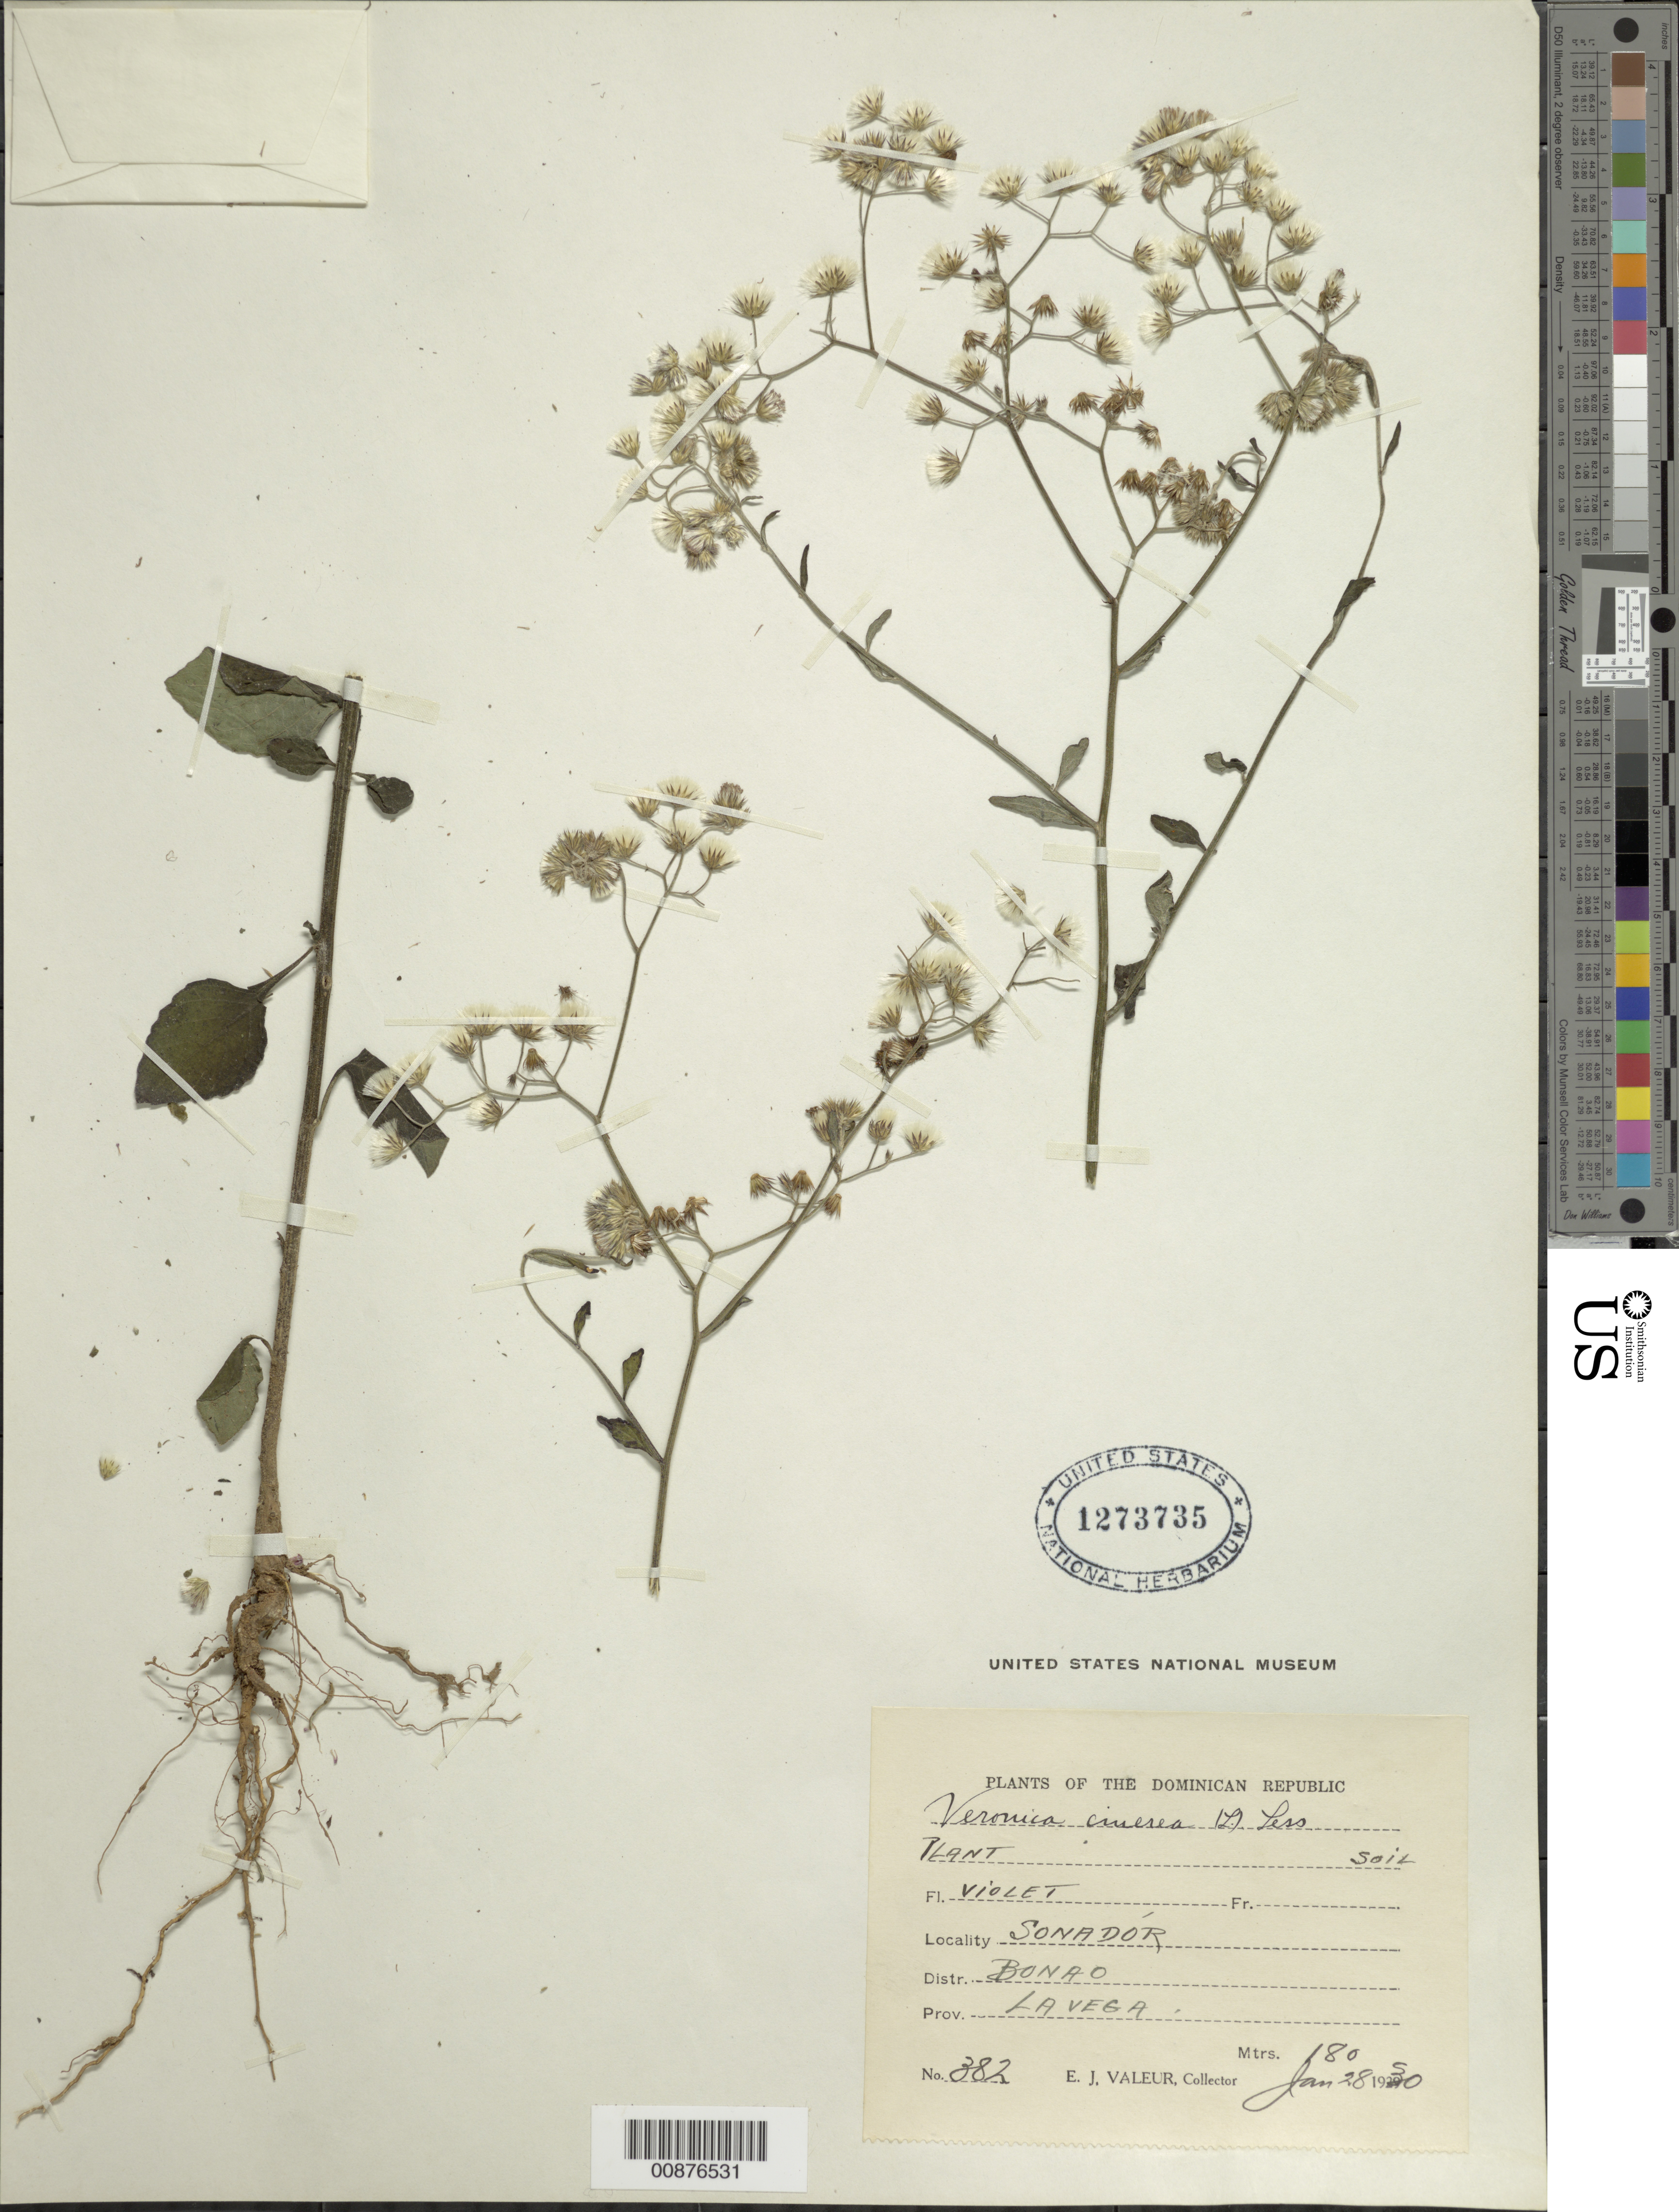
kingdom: Plantae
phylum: Tracheophyta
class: Magnoliopsida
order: Asterales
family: Asteraceae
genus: Cyanthillium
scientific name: Cyanthillium cinereum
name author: (L.) H. Rob.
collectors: E. Valeur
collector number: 382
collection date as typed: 28 Jan 1950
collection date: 1950-01-28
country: Dominican Republic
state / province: La Vega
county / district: Bonao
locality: Sonadór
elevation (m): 180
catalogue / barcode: US 1273735